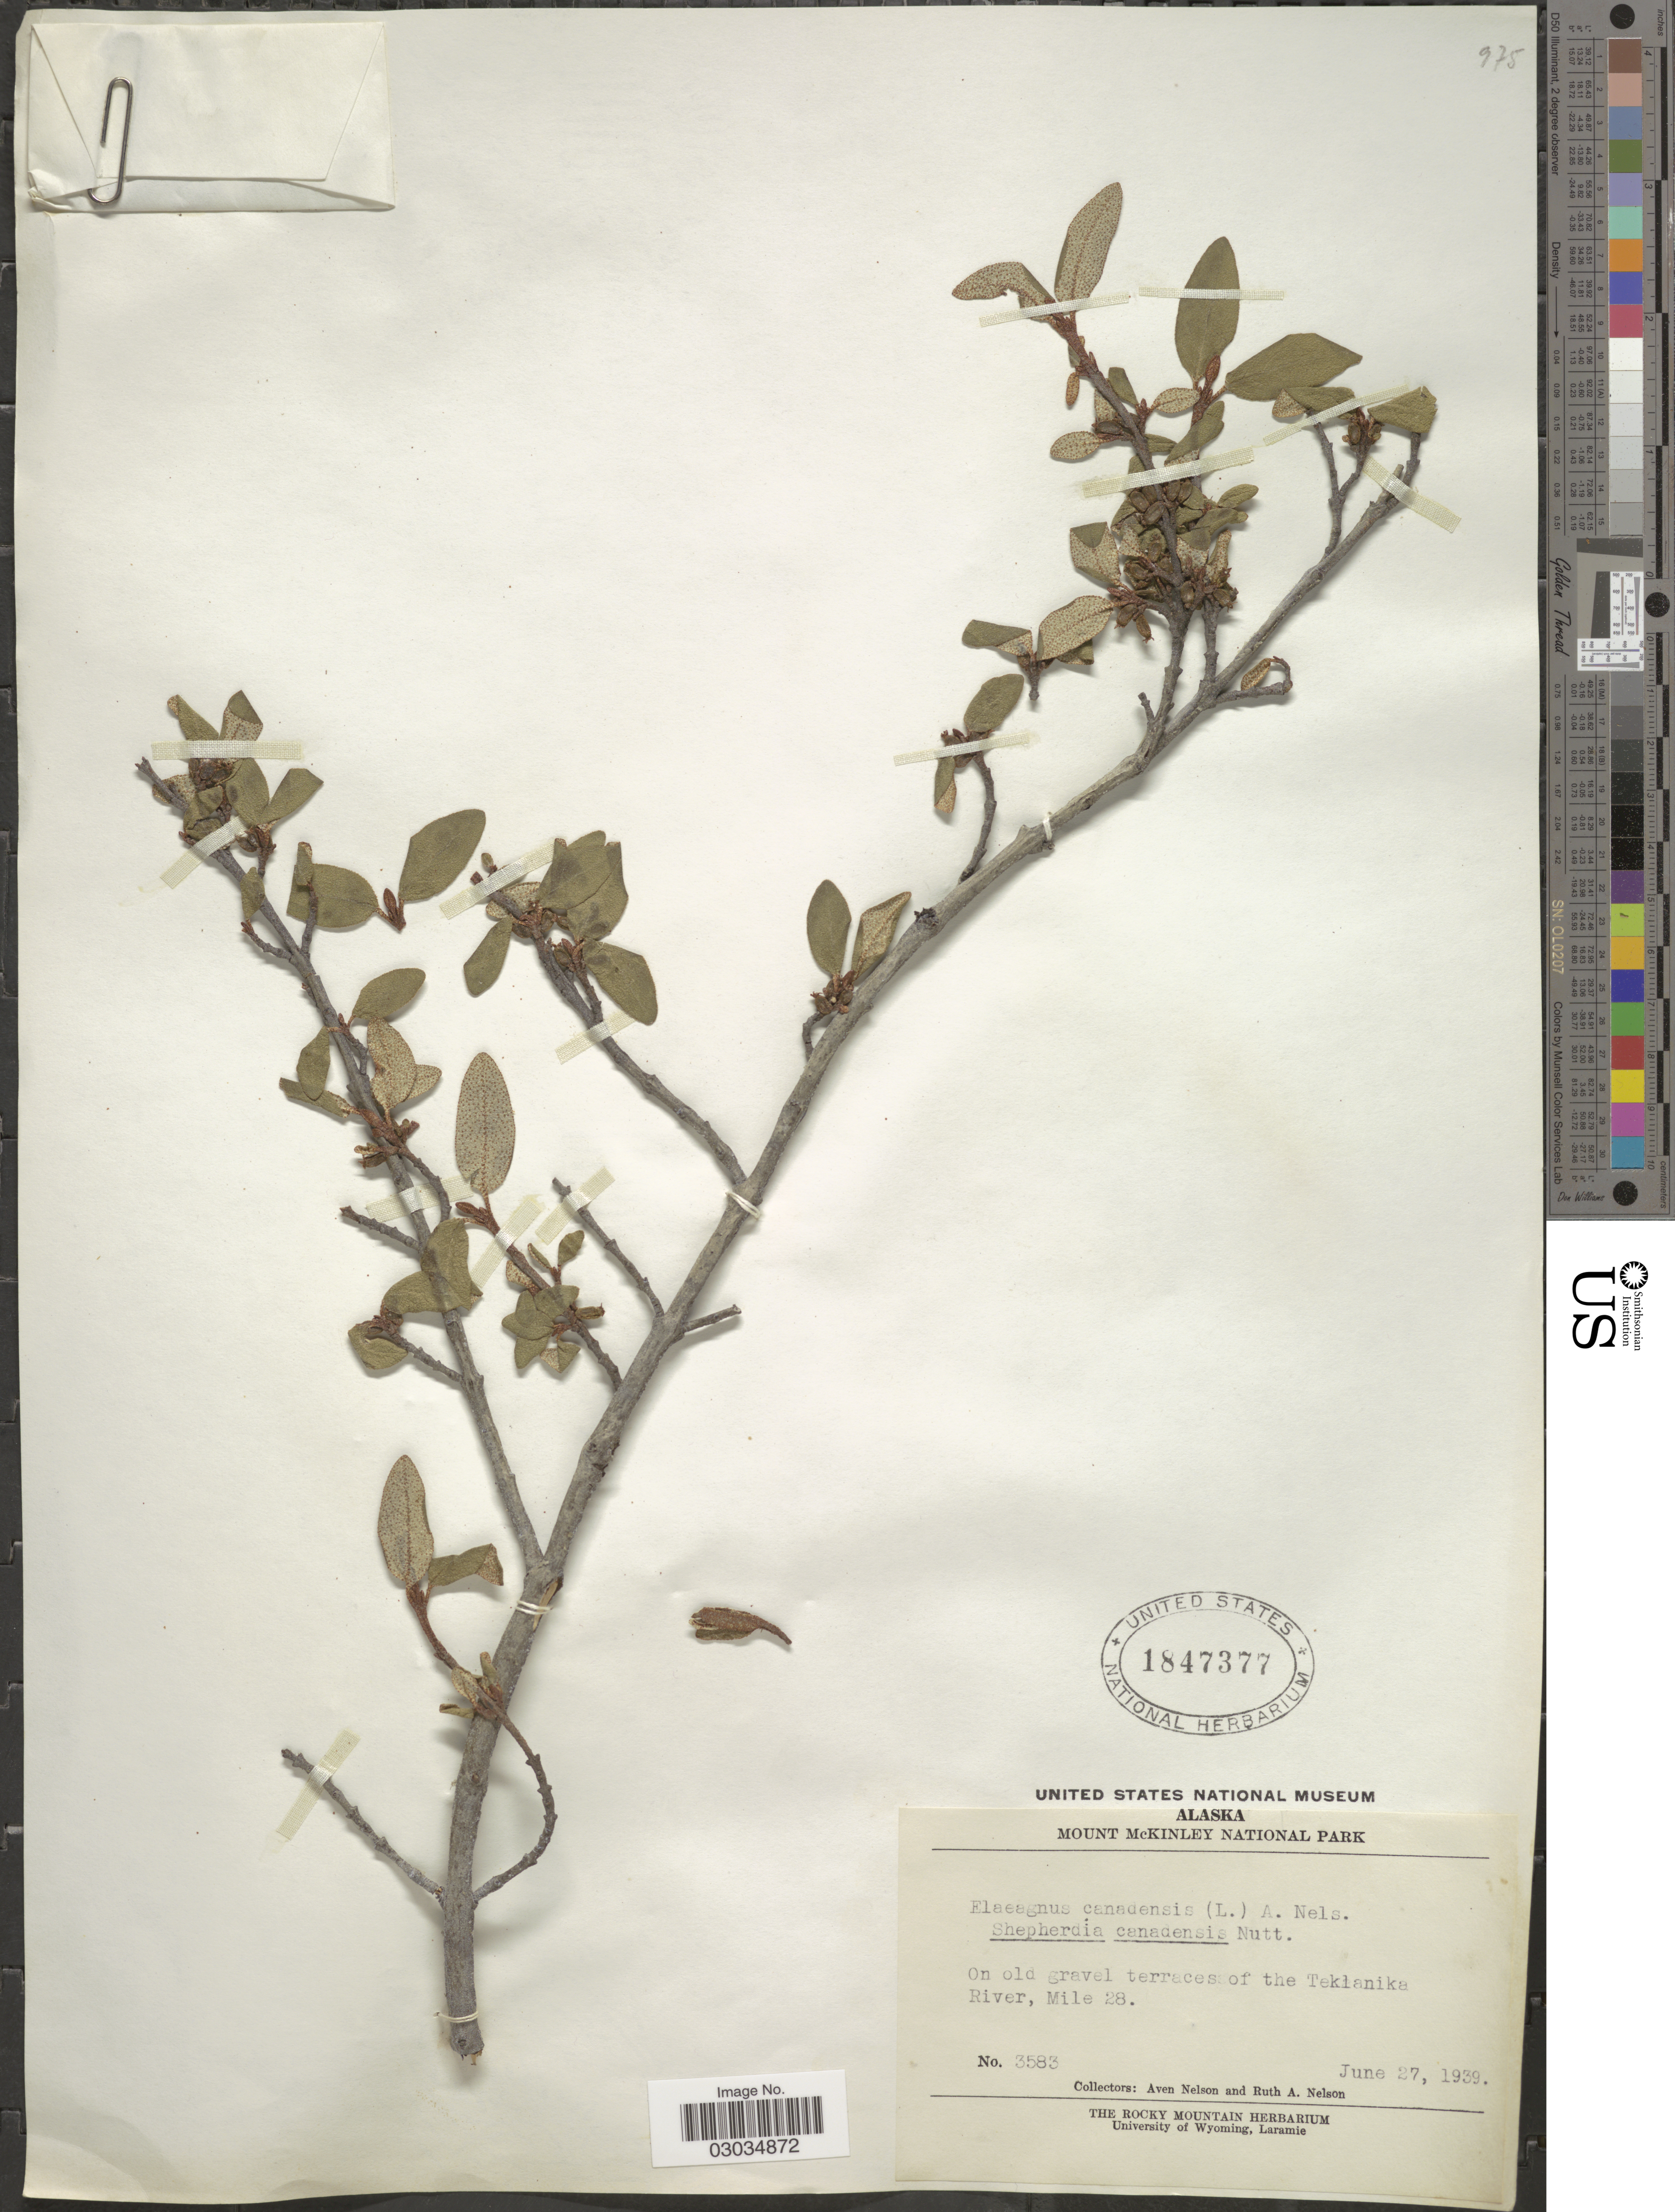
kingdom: Plantae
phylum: Tracheophyta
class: Magnoliopsida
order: Rosales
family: Elaeagnaceae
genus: Shepherdia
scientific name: Shepherdia canadensis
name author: (L.) Nutt.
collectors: A. Nelson & R. A. Nelson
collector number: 3583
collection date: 1939-06-27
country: United States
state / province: Alaska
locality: Mount McKinley National Park, On old gravel terraces of the Teklanika River, Mile 28.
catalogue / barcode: US 1847377